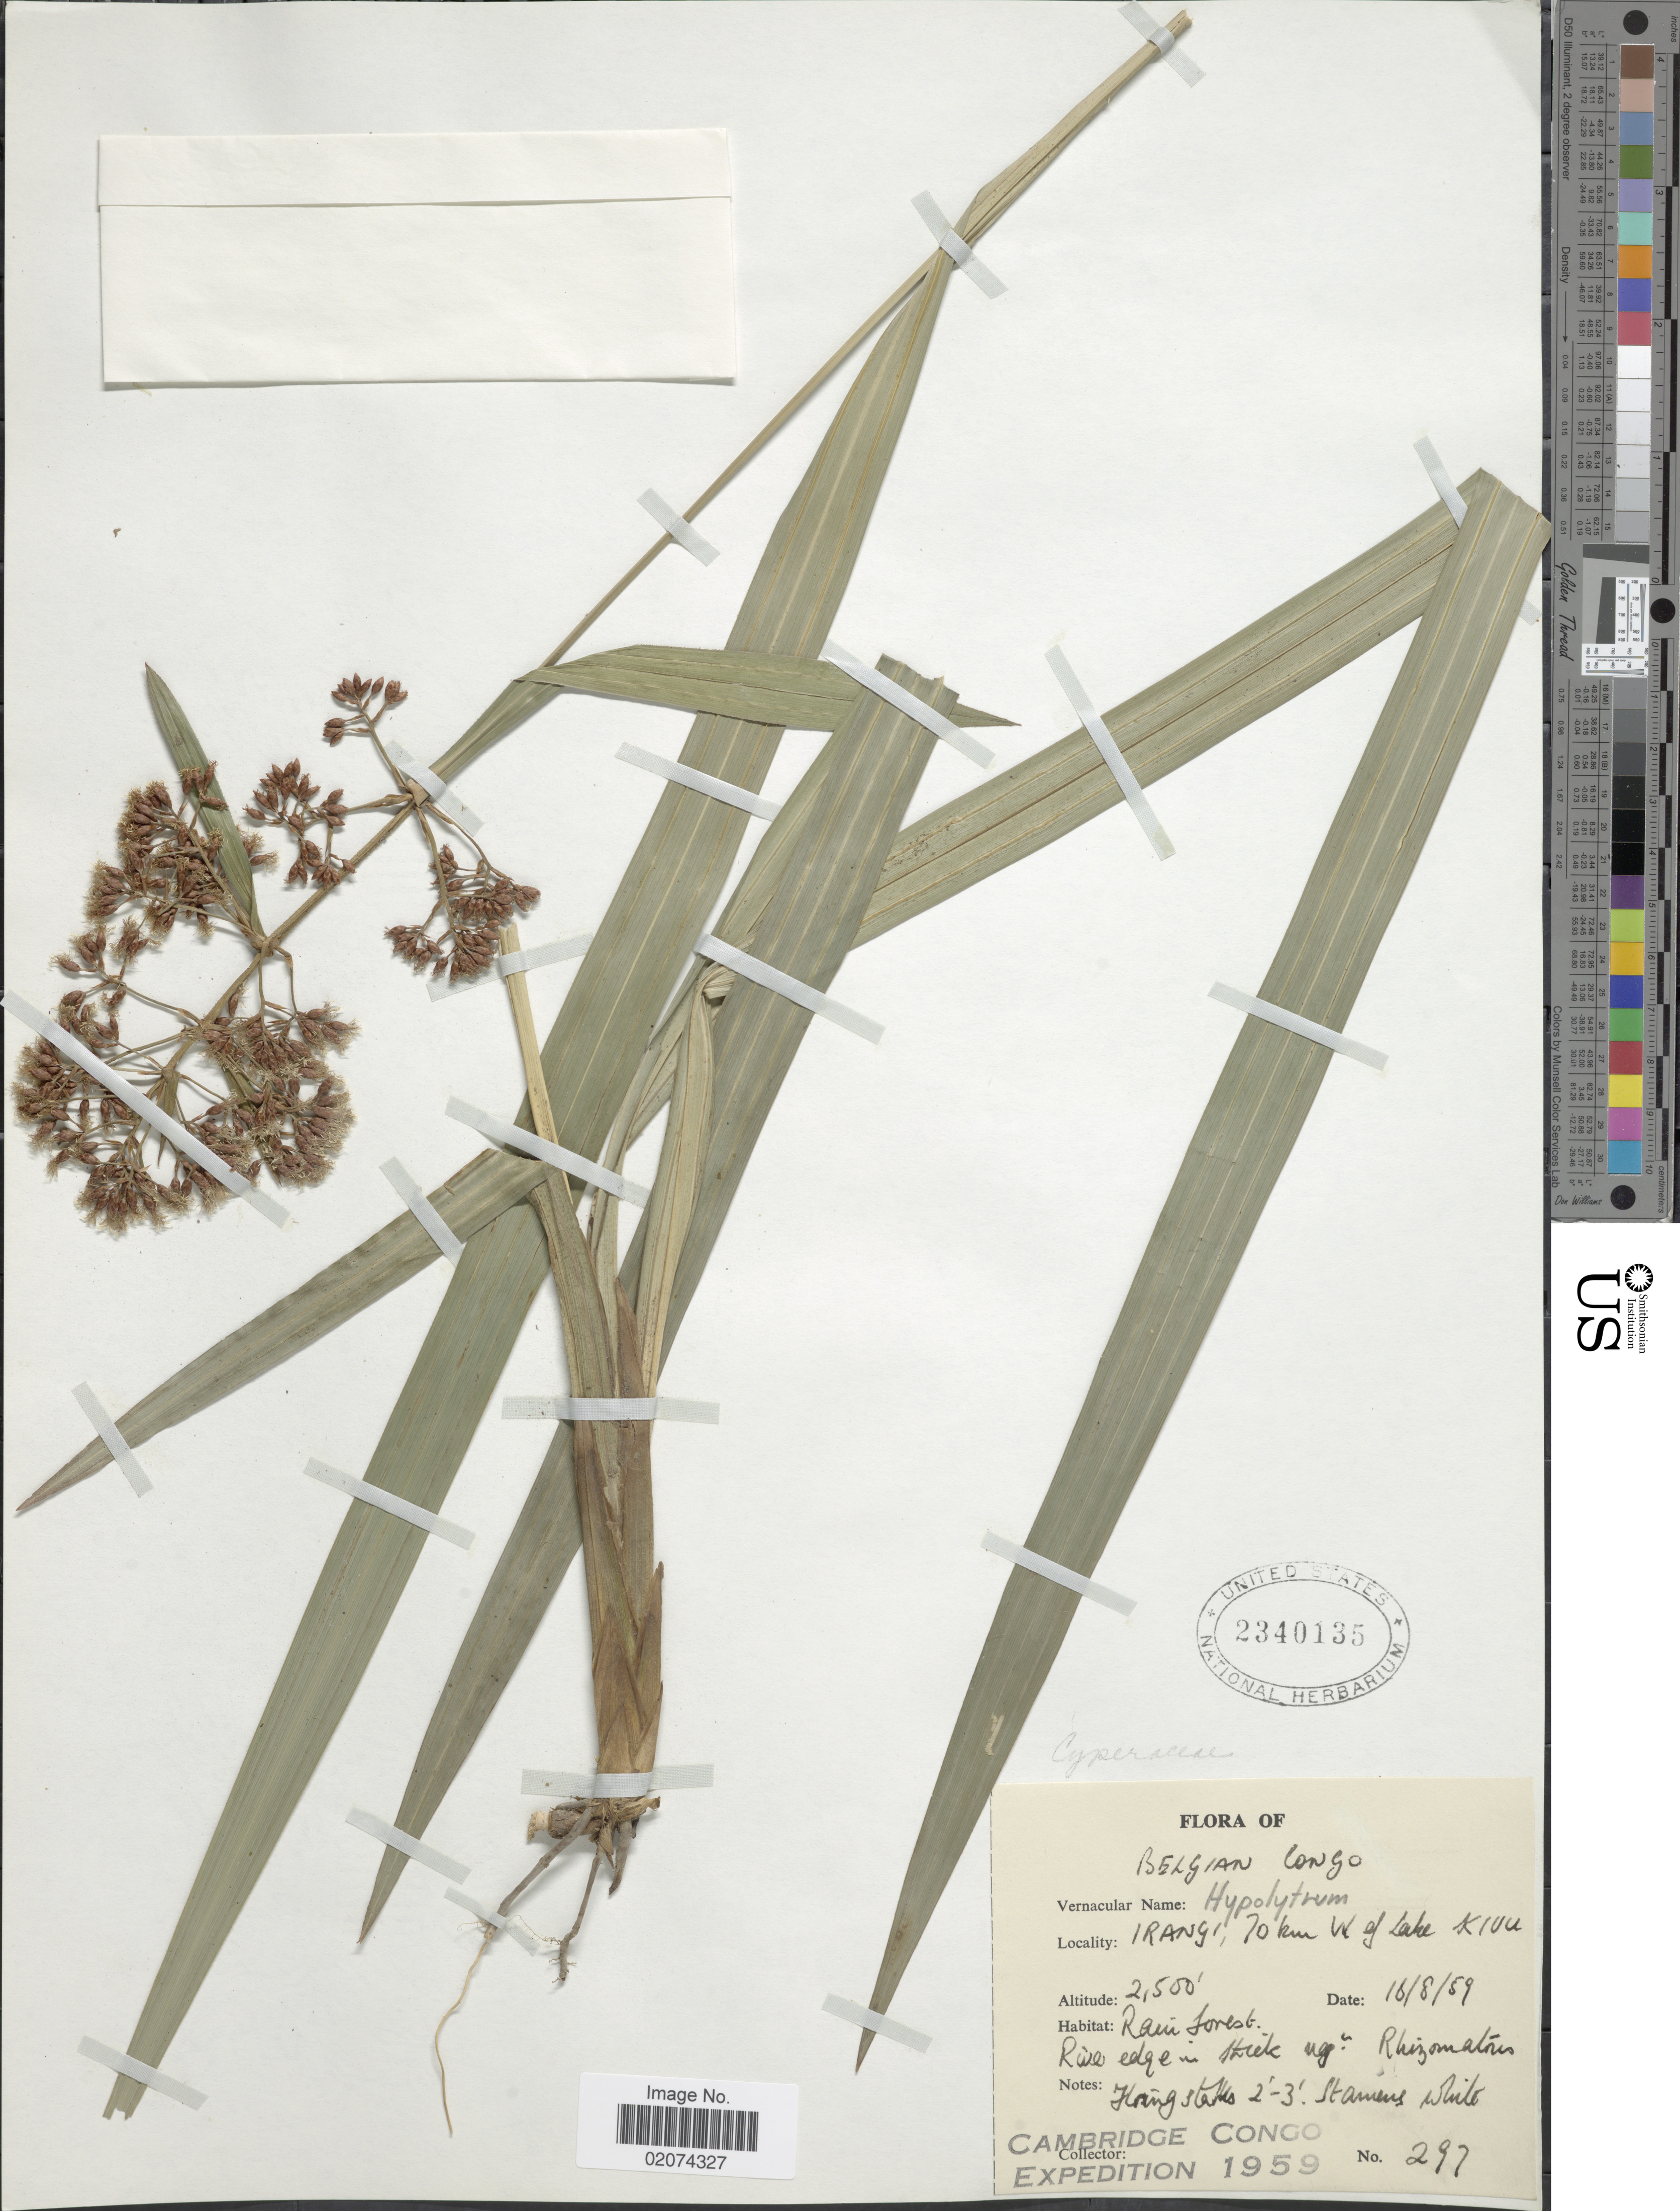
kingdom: Plantae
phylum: Tracheophyta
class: Liliopsida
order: Poales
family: Cyperaceae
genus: Hypolytrum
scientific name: Hypolytrum sp.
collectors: Cambridge Congo Expedition 1959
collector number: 297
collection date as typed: Transcribed d/m/y: 16/8/59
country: Congo, Democratic Republic of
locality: Belgian Congo. Irangi, 70 km W of Lake Kivu.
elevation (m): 762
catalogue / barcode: US 2340135